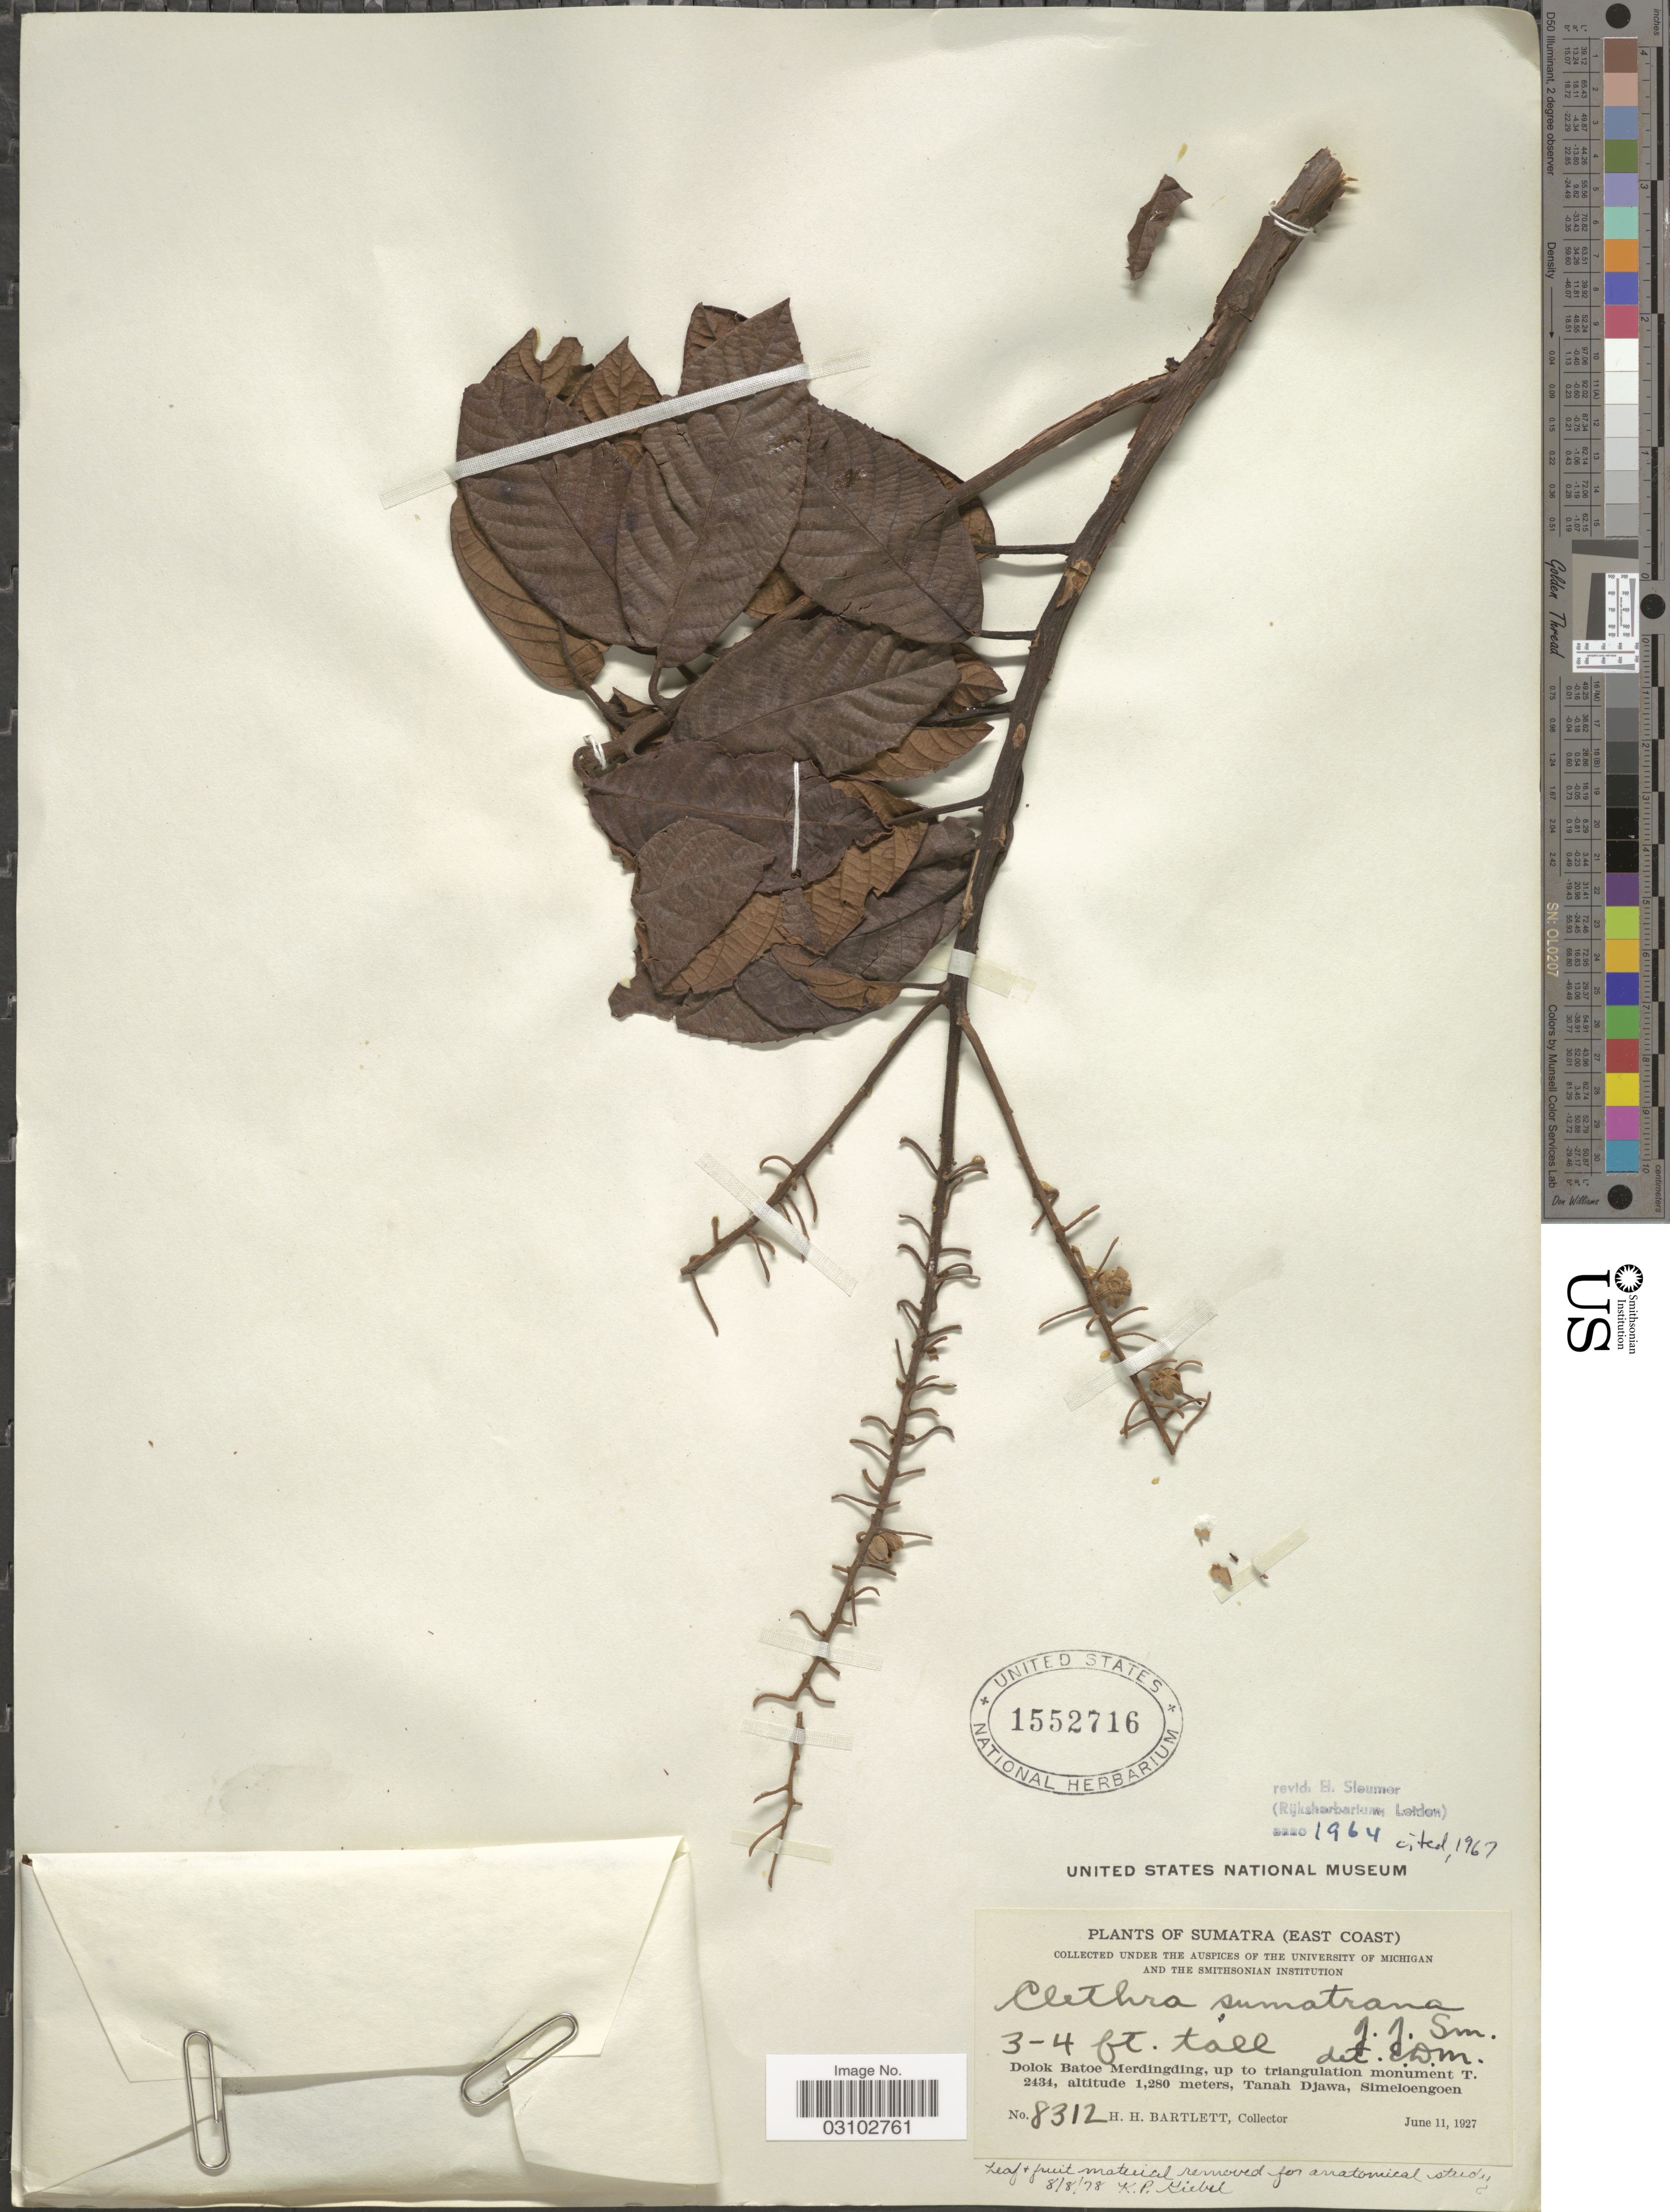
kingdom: Plantae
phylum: Tracheophyta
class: Magnoliopsida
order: Ericales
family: Clethraceae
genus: Clethra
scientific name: Clethra sumatrana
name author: J.J. Sm.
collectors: H. H. Bartlett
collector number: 8312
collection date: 1927-06-11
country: Indonesia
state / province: Sumatra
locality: (East Coast). Dolok batoe Merdingding, up to triangulation monument T. 2434, Tanah Djawa, Simeloengoen.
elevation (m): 1280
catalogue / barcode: US 1552716